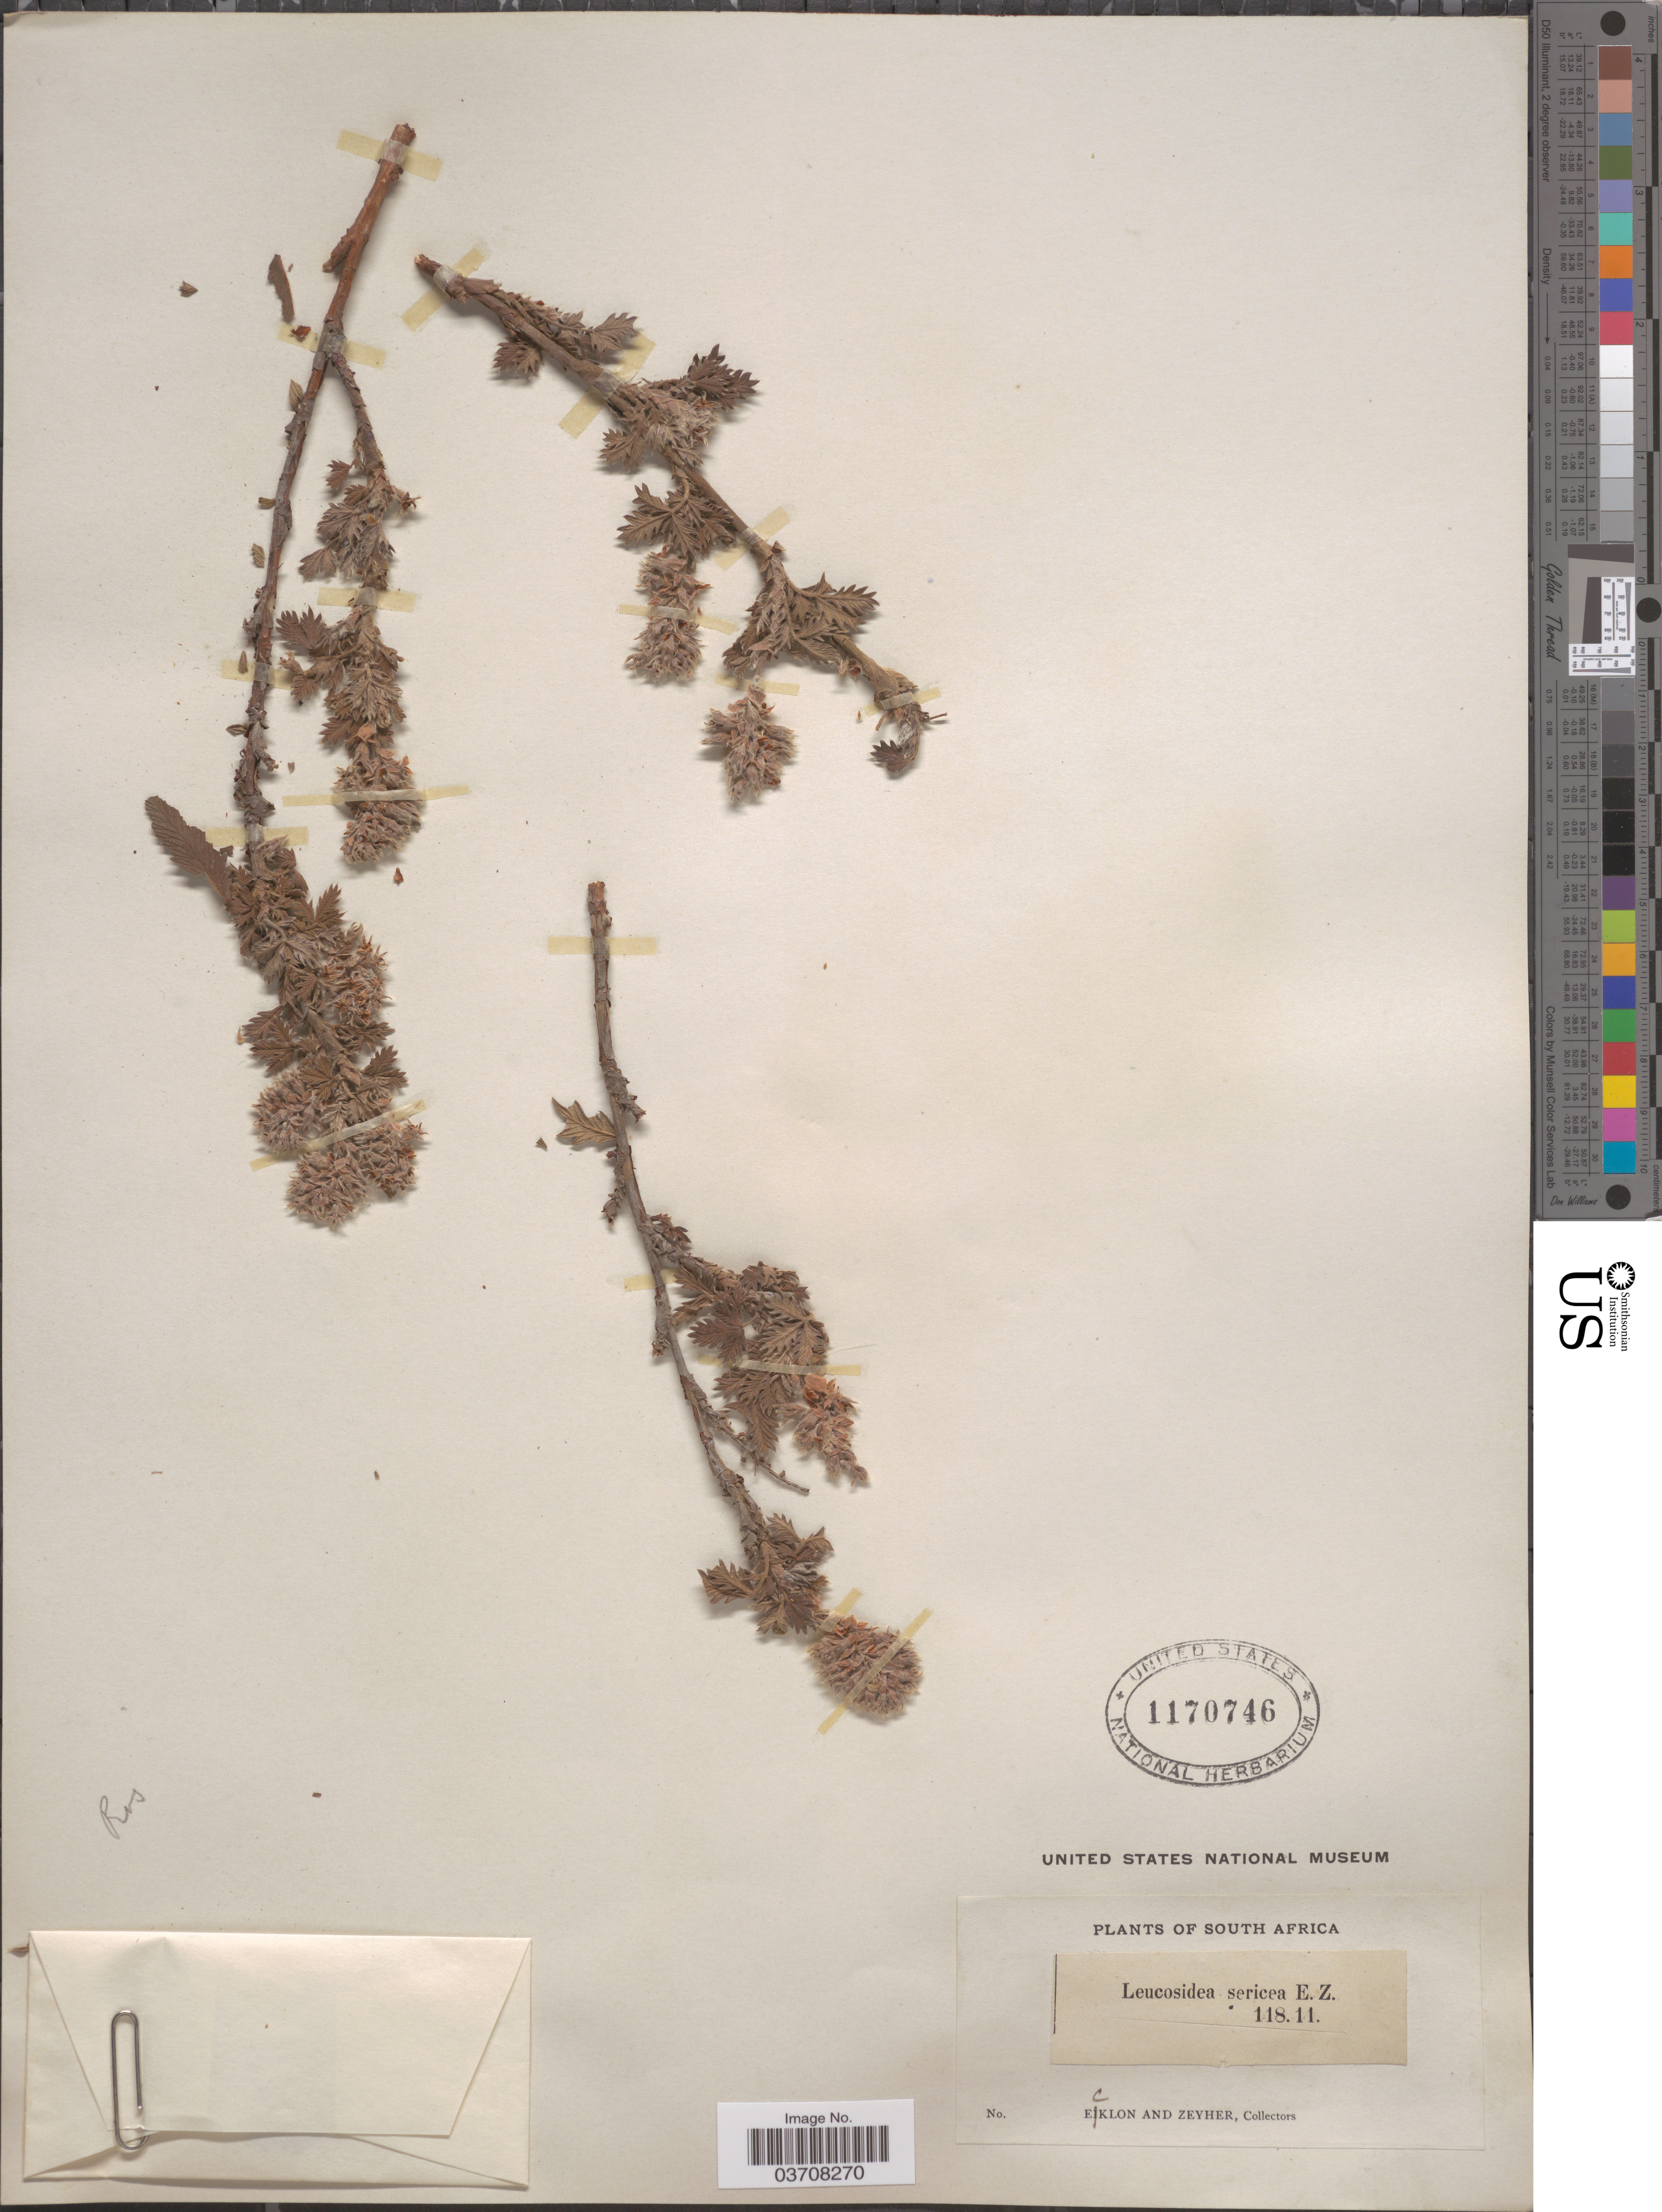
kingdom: Plantae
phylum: Tracheophyta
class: Magnoliopsida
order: Rosales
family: Rosaceae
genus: Leucosidea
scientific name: Leucosidea sericea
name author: Eckl. & Zeyh.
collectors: -. Ecklon & -. Zeyher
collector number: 11811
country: South Africa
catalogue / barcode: US 1170746